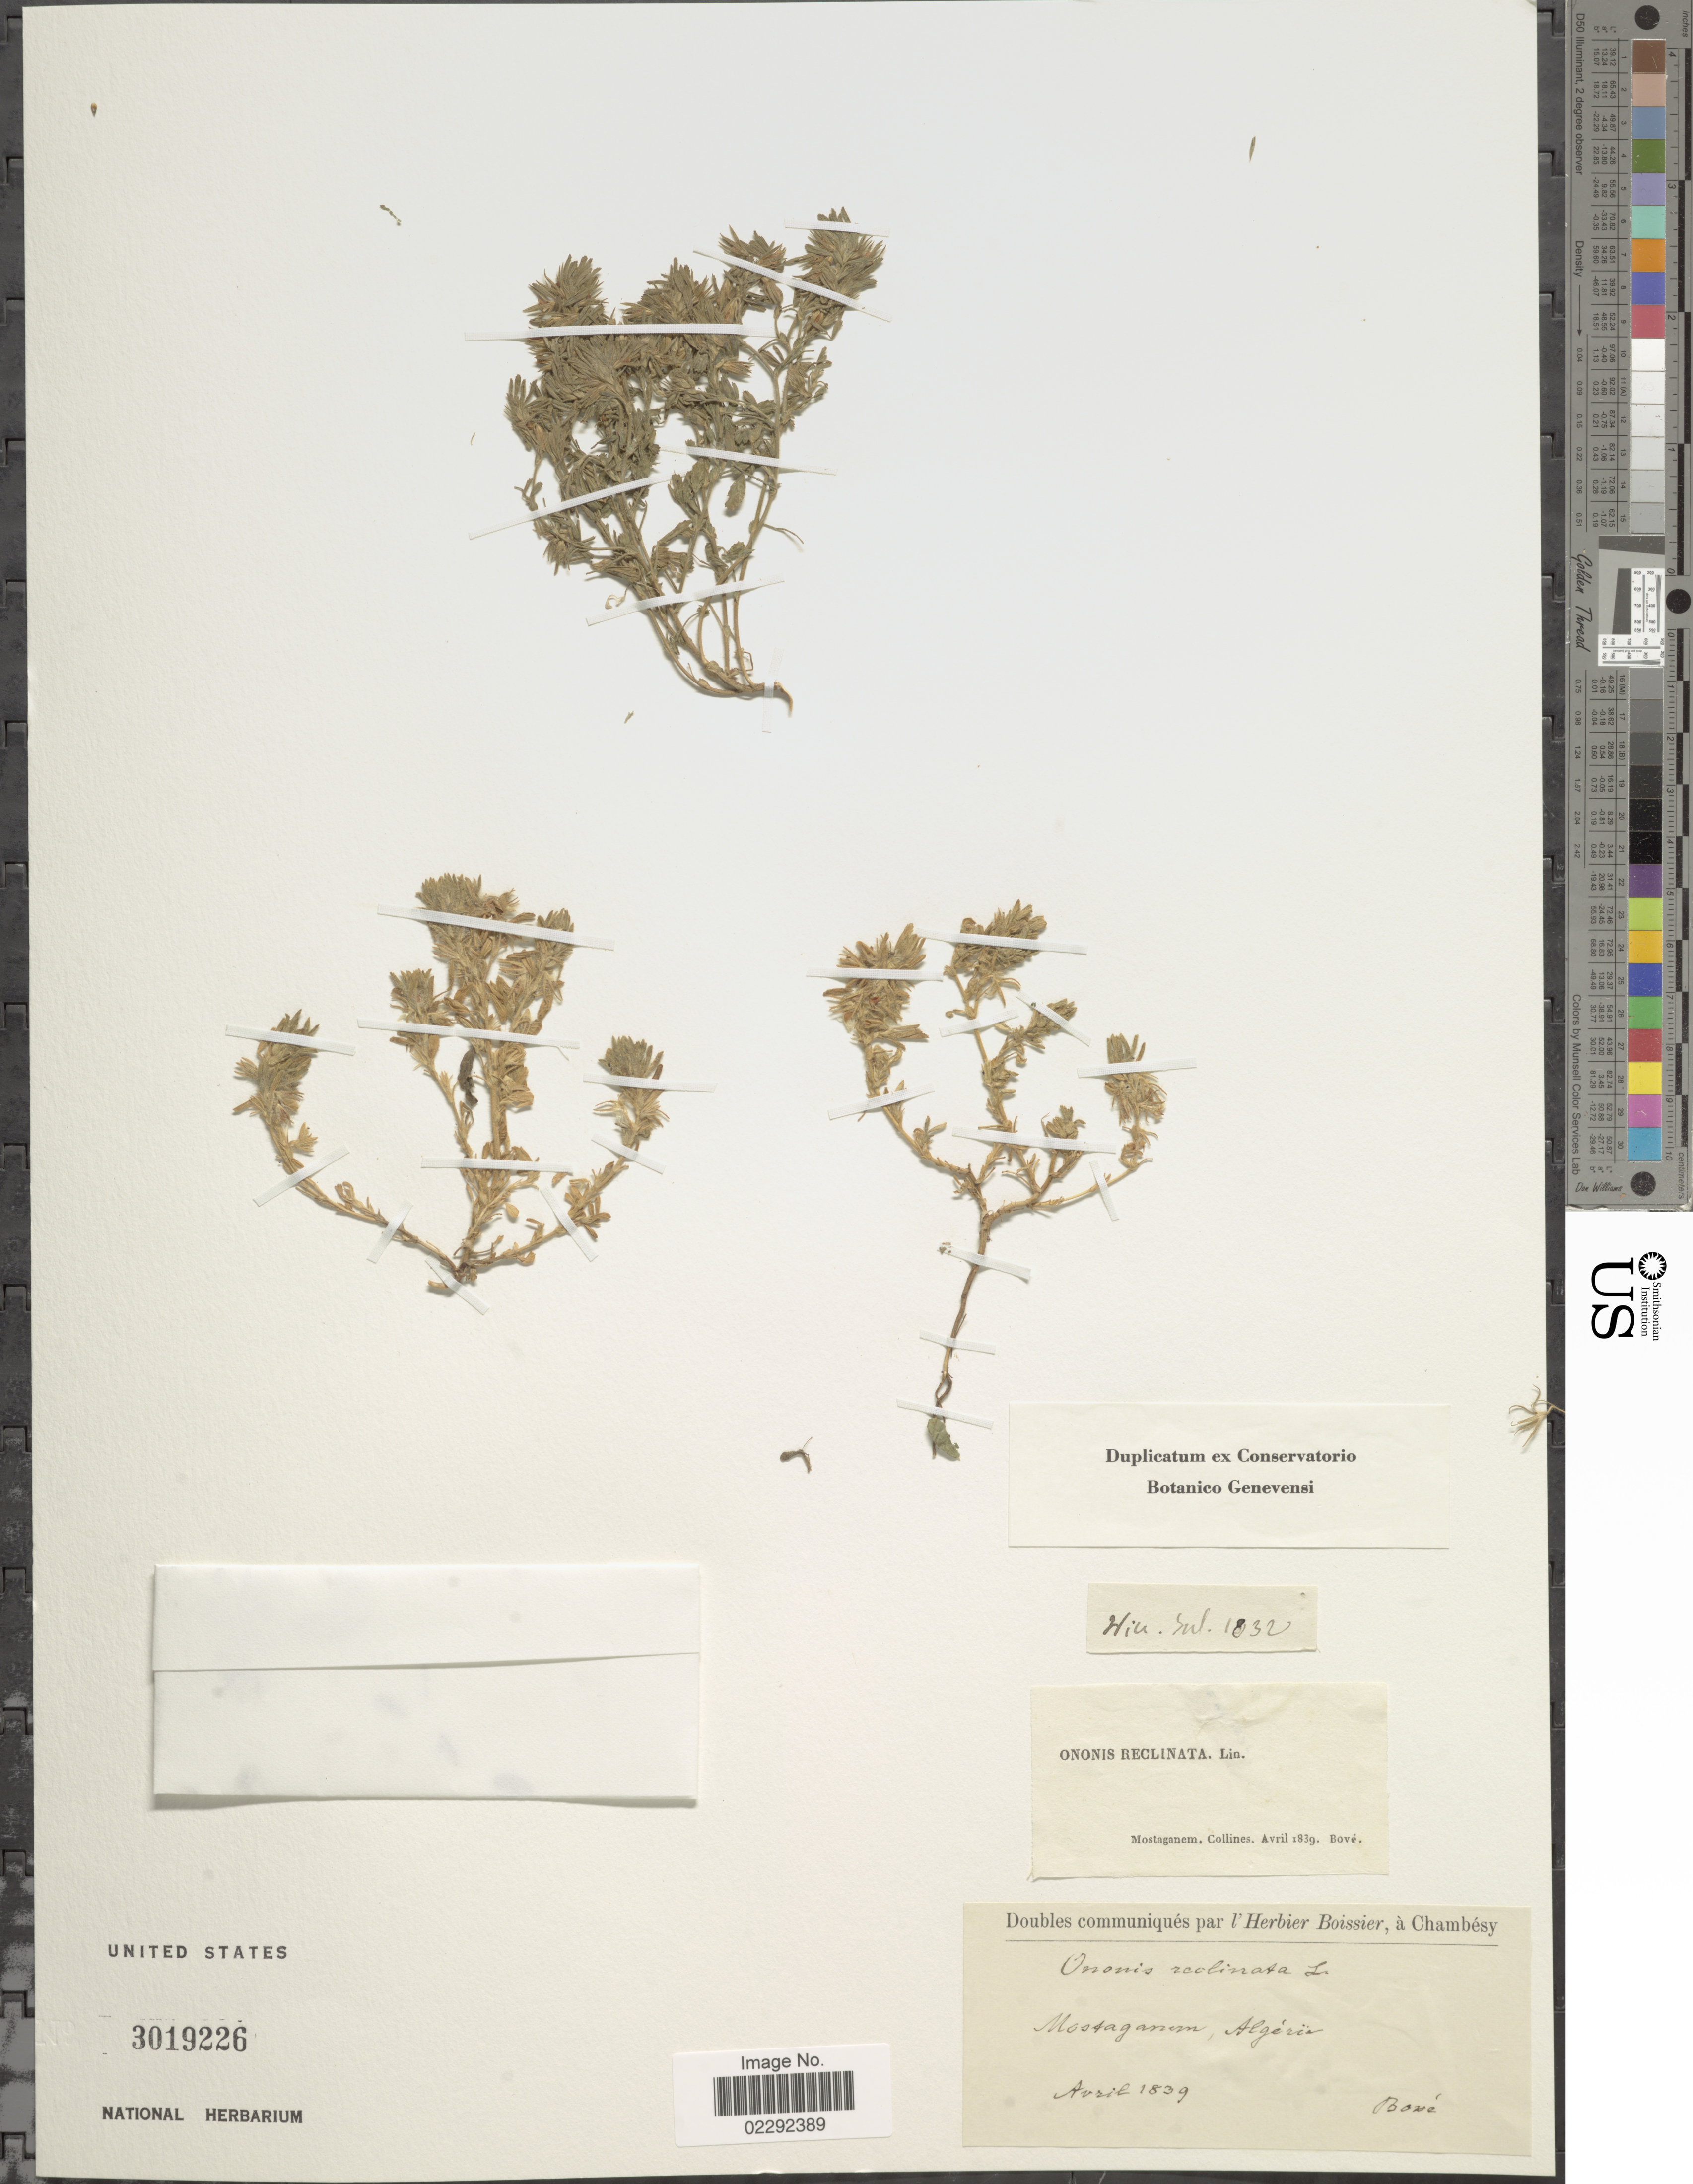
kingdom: Plantae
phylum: Tracheophyta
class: Magnoliopsida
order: Fabales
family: Fabaceae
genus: Ononis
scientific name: Ononis reclinata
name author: L.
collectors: Bové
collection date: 1839-04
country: Algeria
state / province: Mostaganem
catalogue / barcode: US 3019226